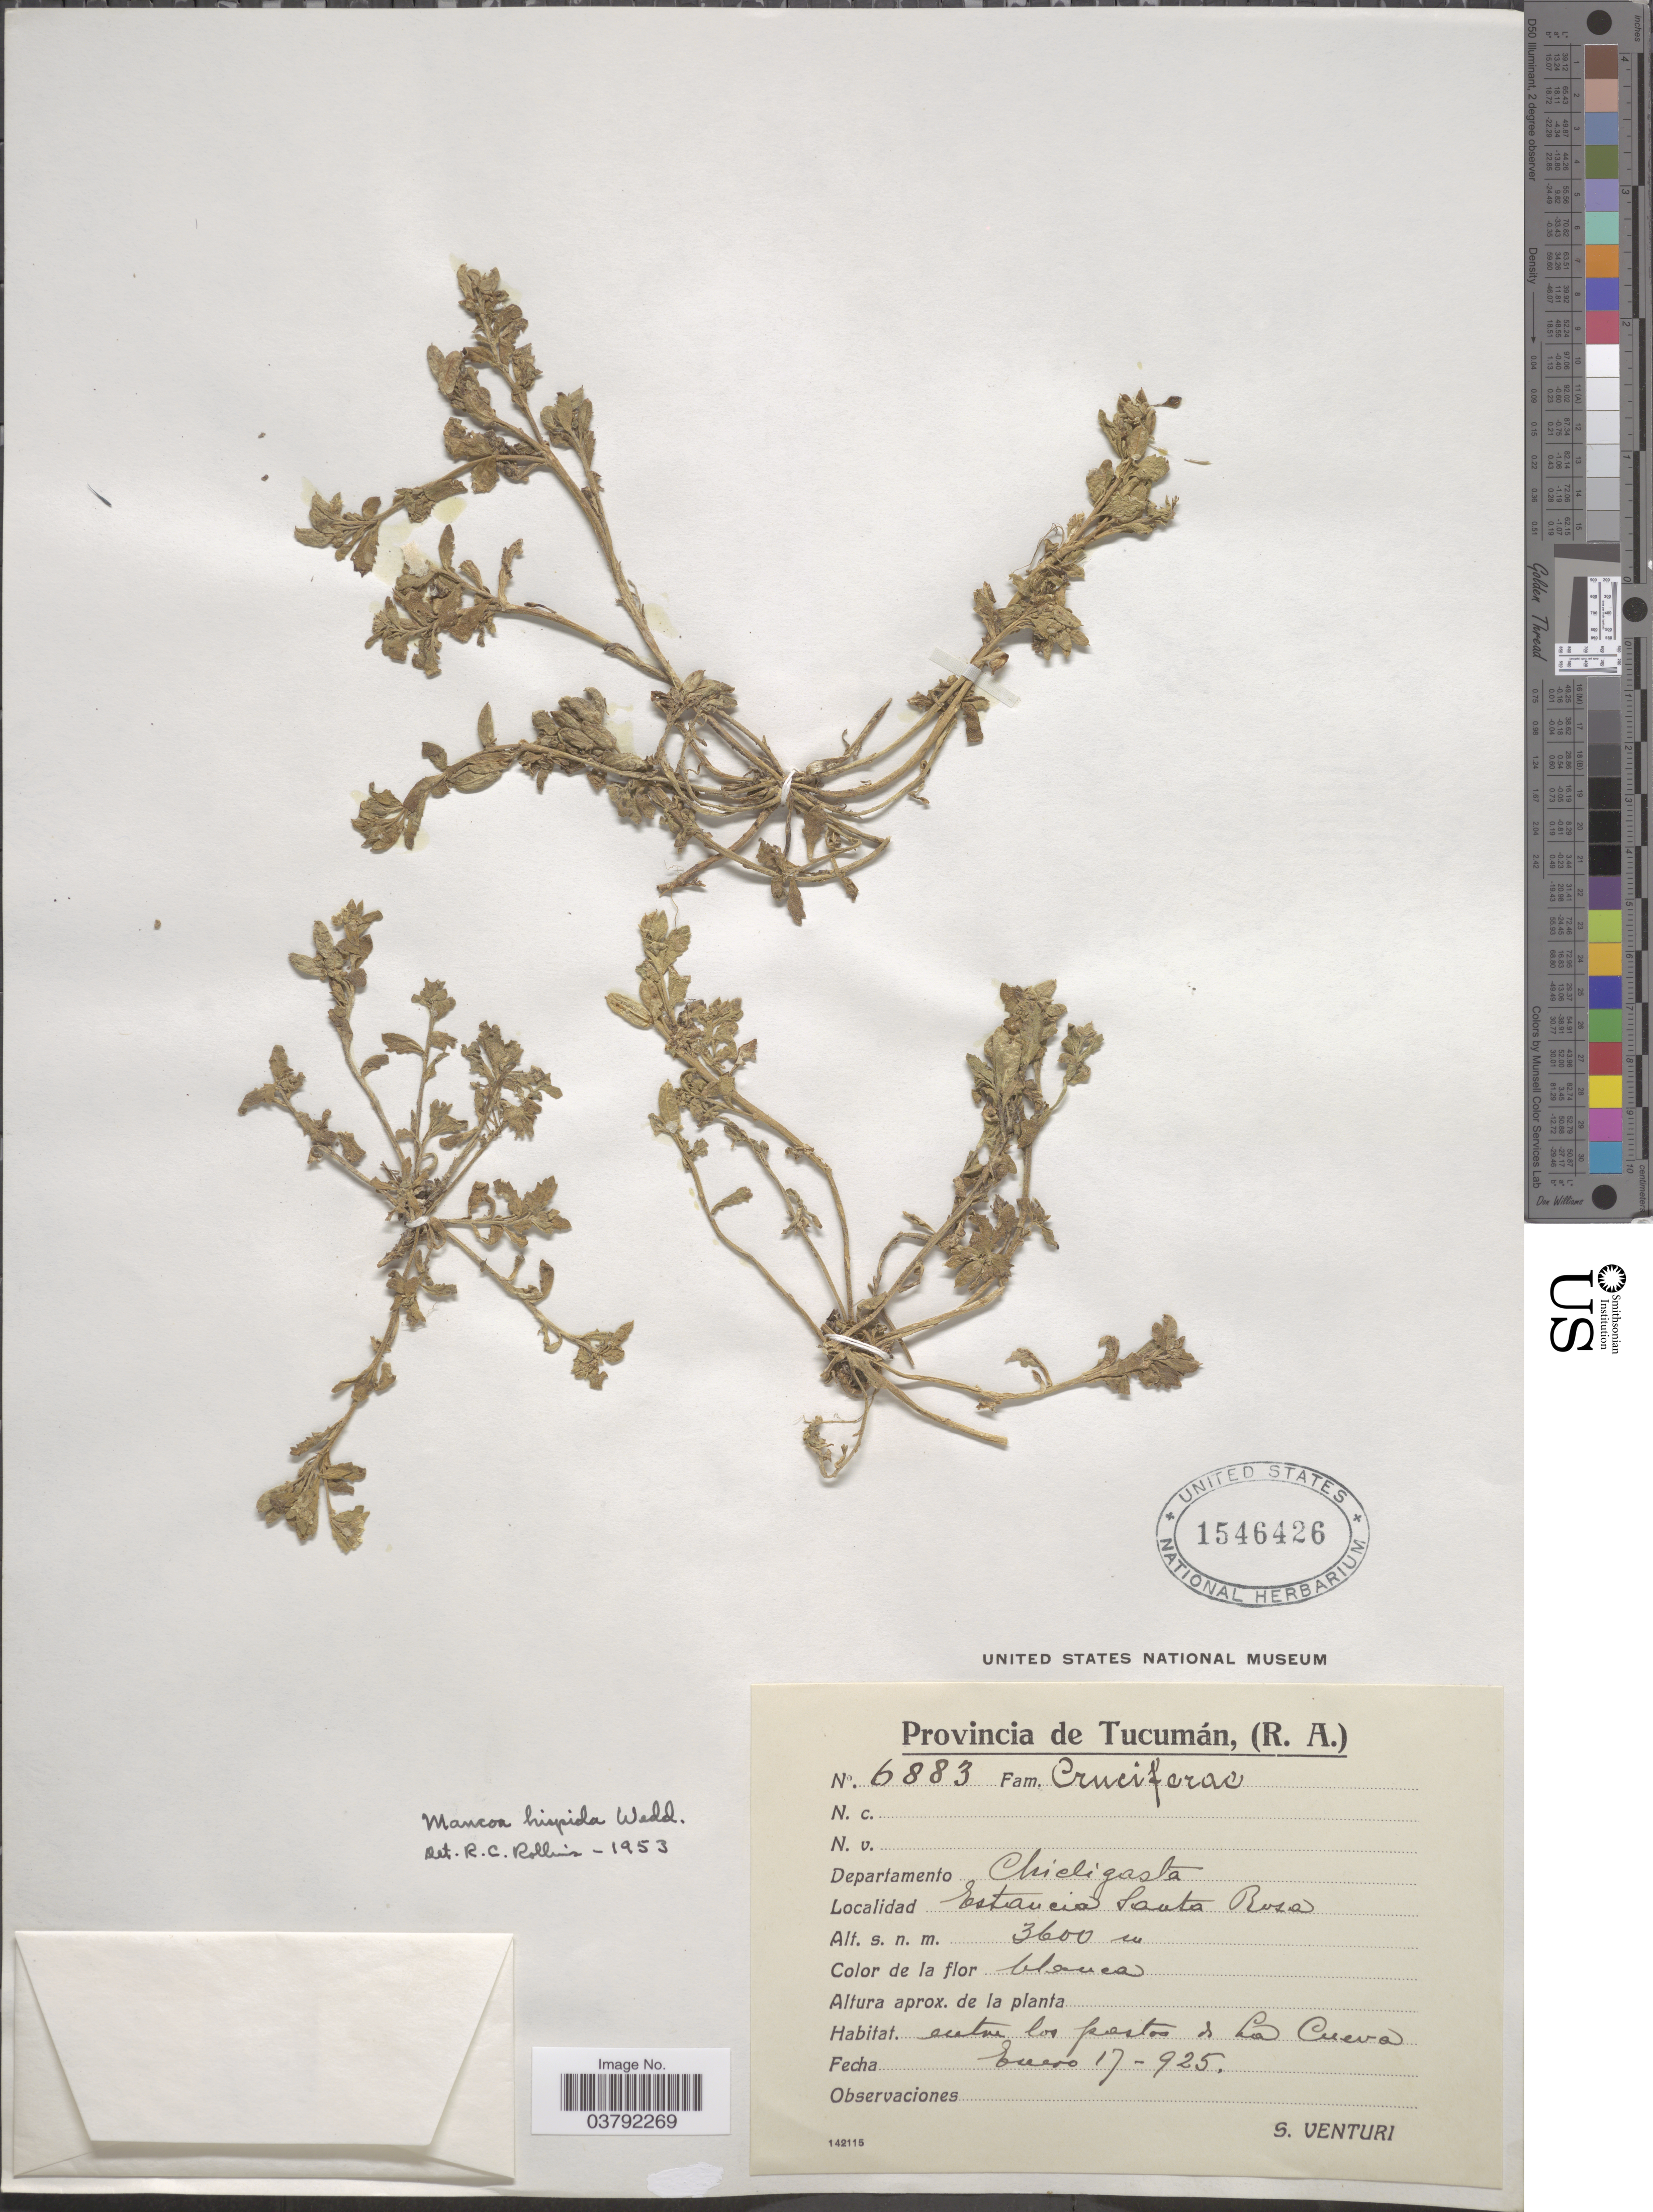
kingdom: Plantae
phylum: Tracheophyta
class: Magnoliopsida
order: Brassicales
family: Brassicaceae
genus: Mancoa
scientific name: Mancoa hispida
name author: Wedd.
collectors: S. Venturi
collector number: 6883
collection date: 1925-01-17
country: Argentina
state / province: Tucuman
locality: Departamento Chicligasta. Estancia Santa Rosa. Entre los pastos de La Cueva.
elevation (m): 3600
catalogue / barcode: US 1546426